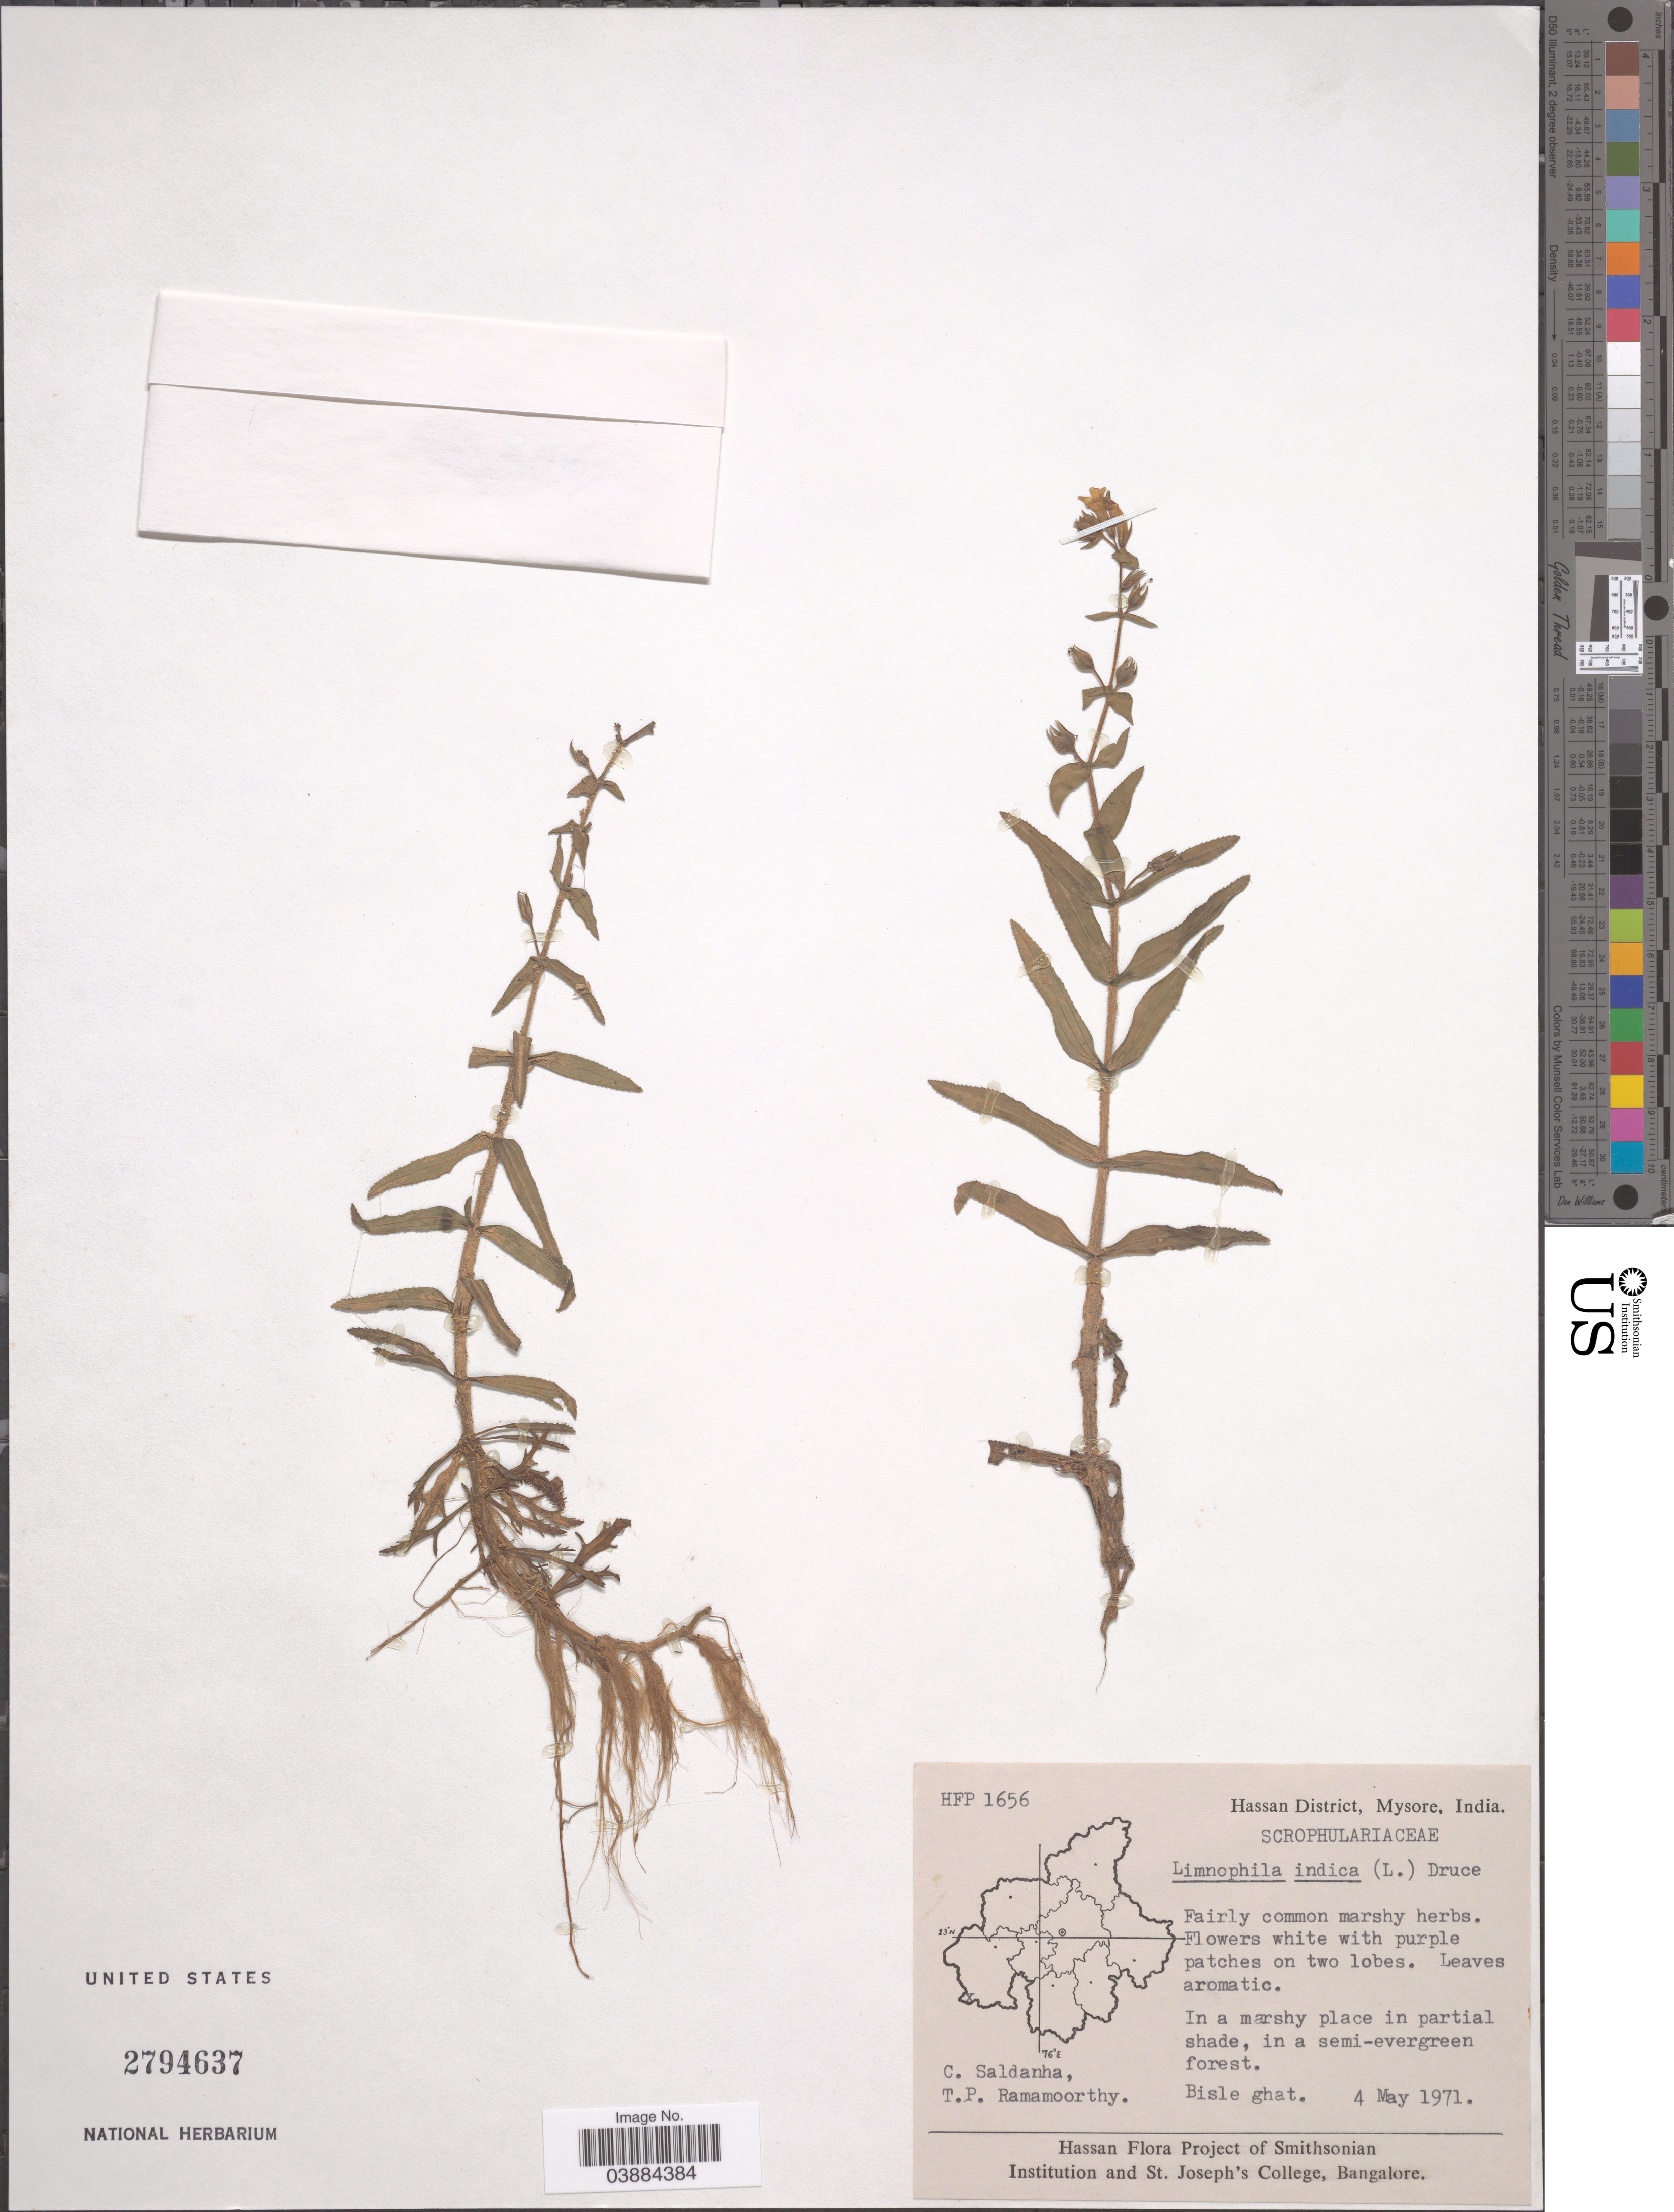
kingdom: Plantae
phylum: Tracheophyta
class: Magnoliopsida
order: Lamiales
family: Plantaginaceae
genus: Limnophila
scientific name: Limnophila indica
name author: (L.) Druce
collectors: C. Saldanha & T. P. Ramamoorthy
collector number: HFP1656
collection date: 1971-05-04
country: India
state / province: Karnataka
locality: Hassan District, Mysore. Bisle ghat.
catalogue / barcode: US 2794637